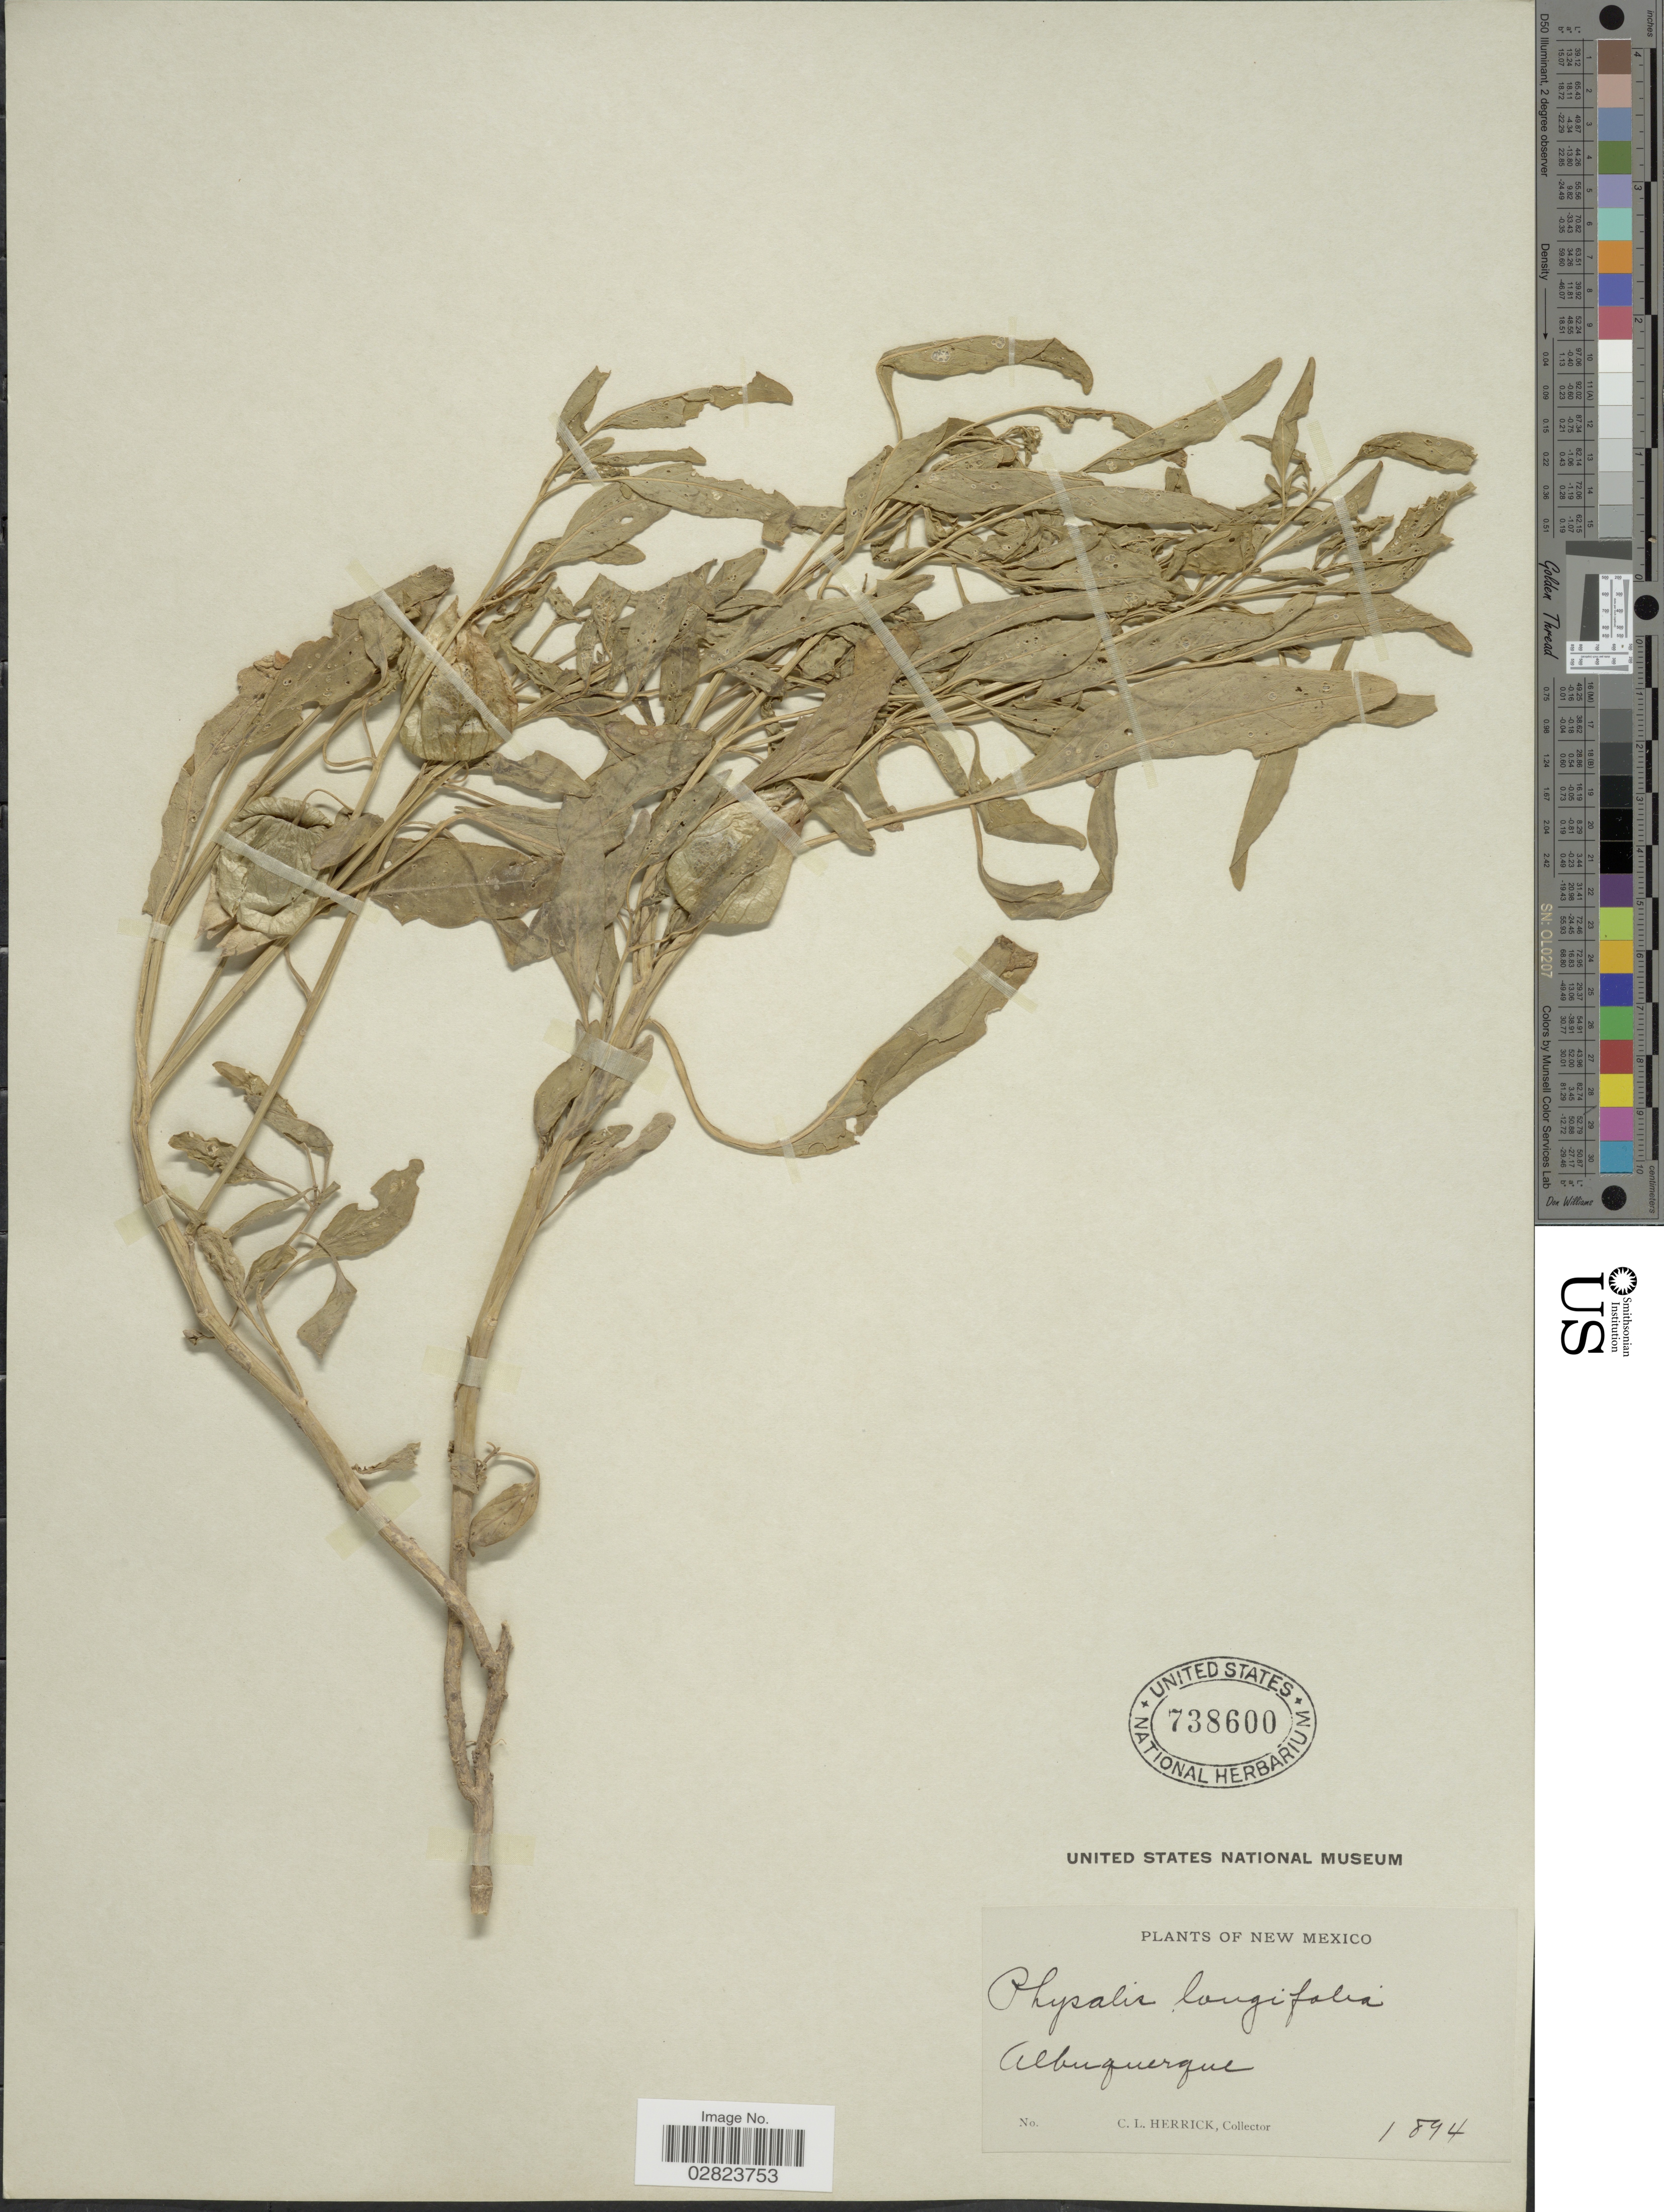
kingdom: Plantae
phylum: Tracheophyta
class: Magnoliopsida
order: Solanales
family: Solanaceae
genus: Physalis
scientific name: Physalis longifolia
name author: Nutt.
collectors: C. Herrick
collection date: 1894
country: United States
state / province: New Mexico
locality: Albuquerque.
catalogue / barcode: US 738600